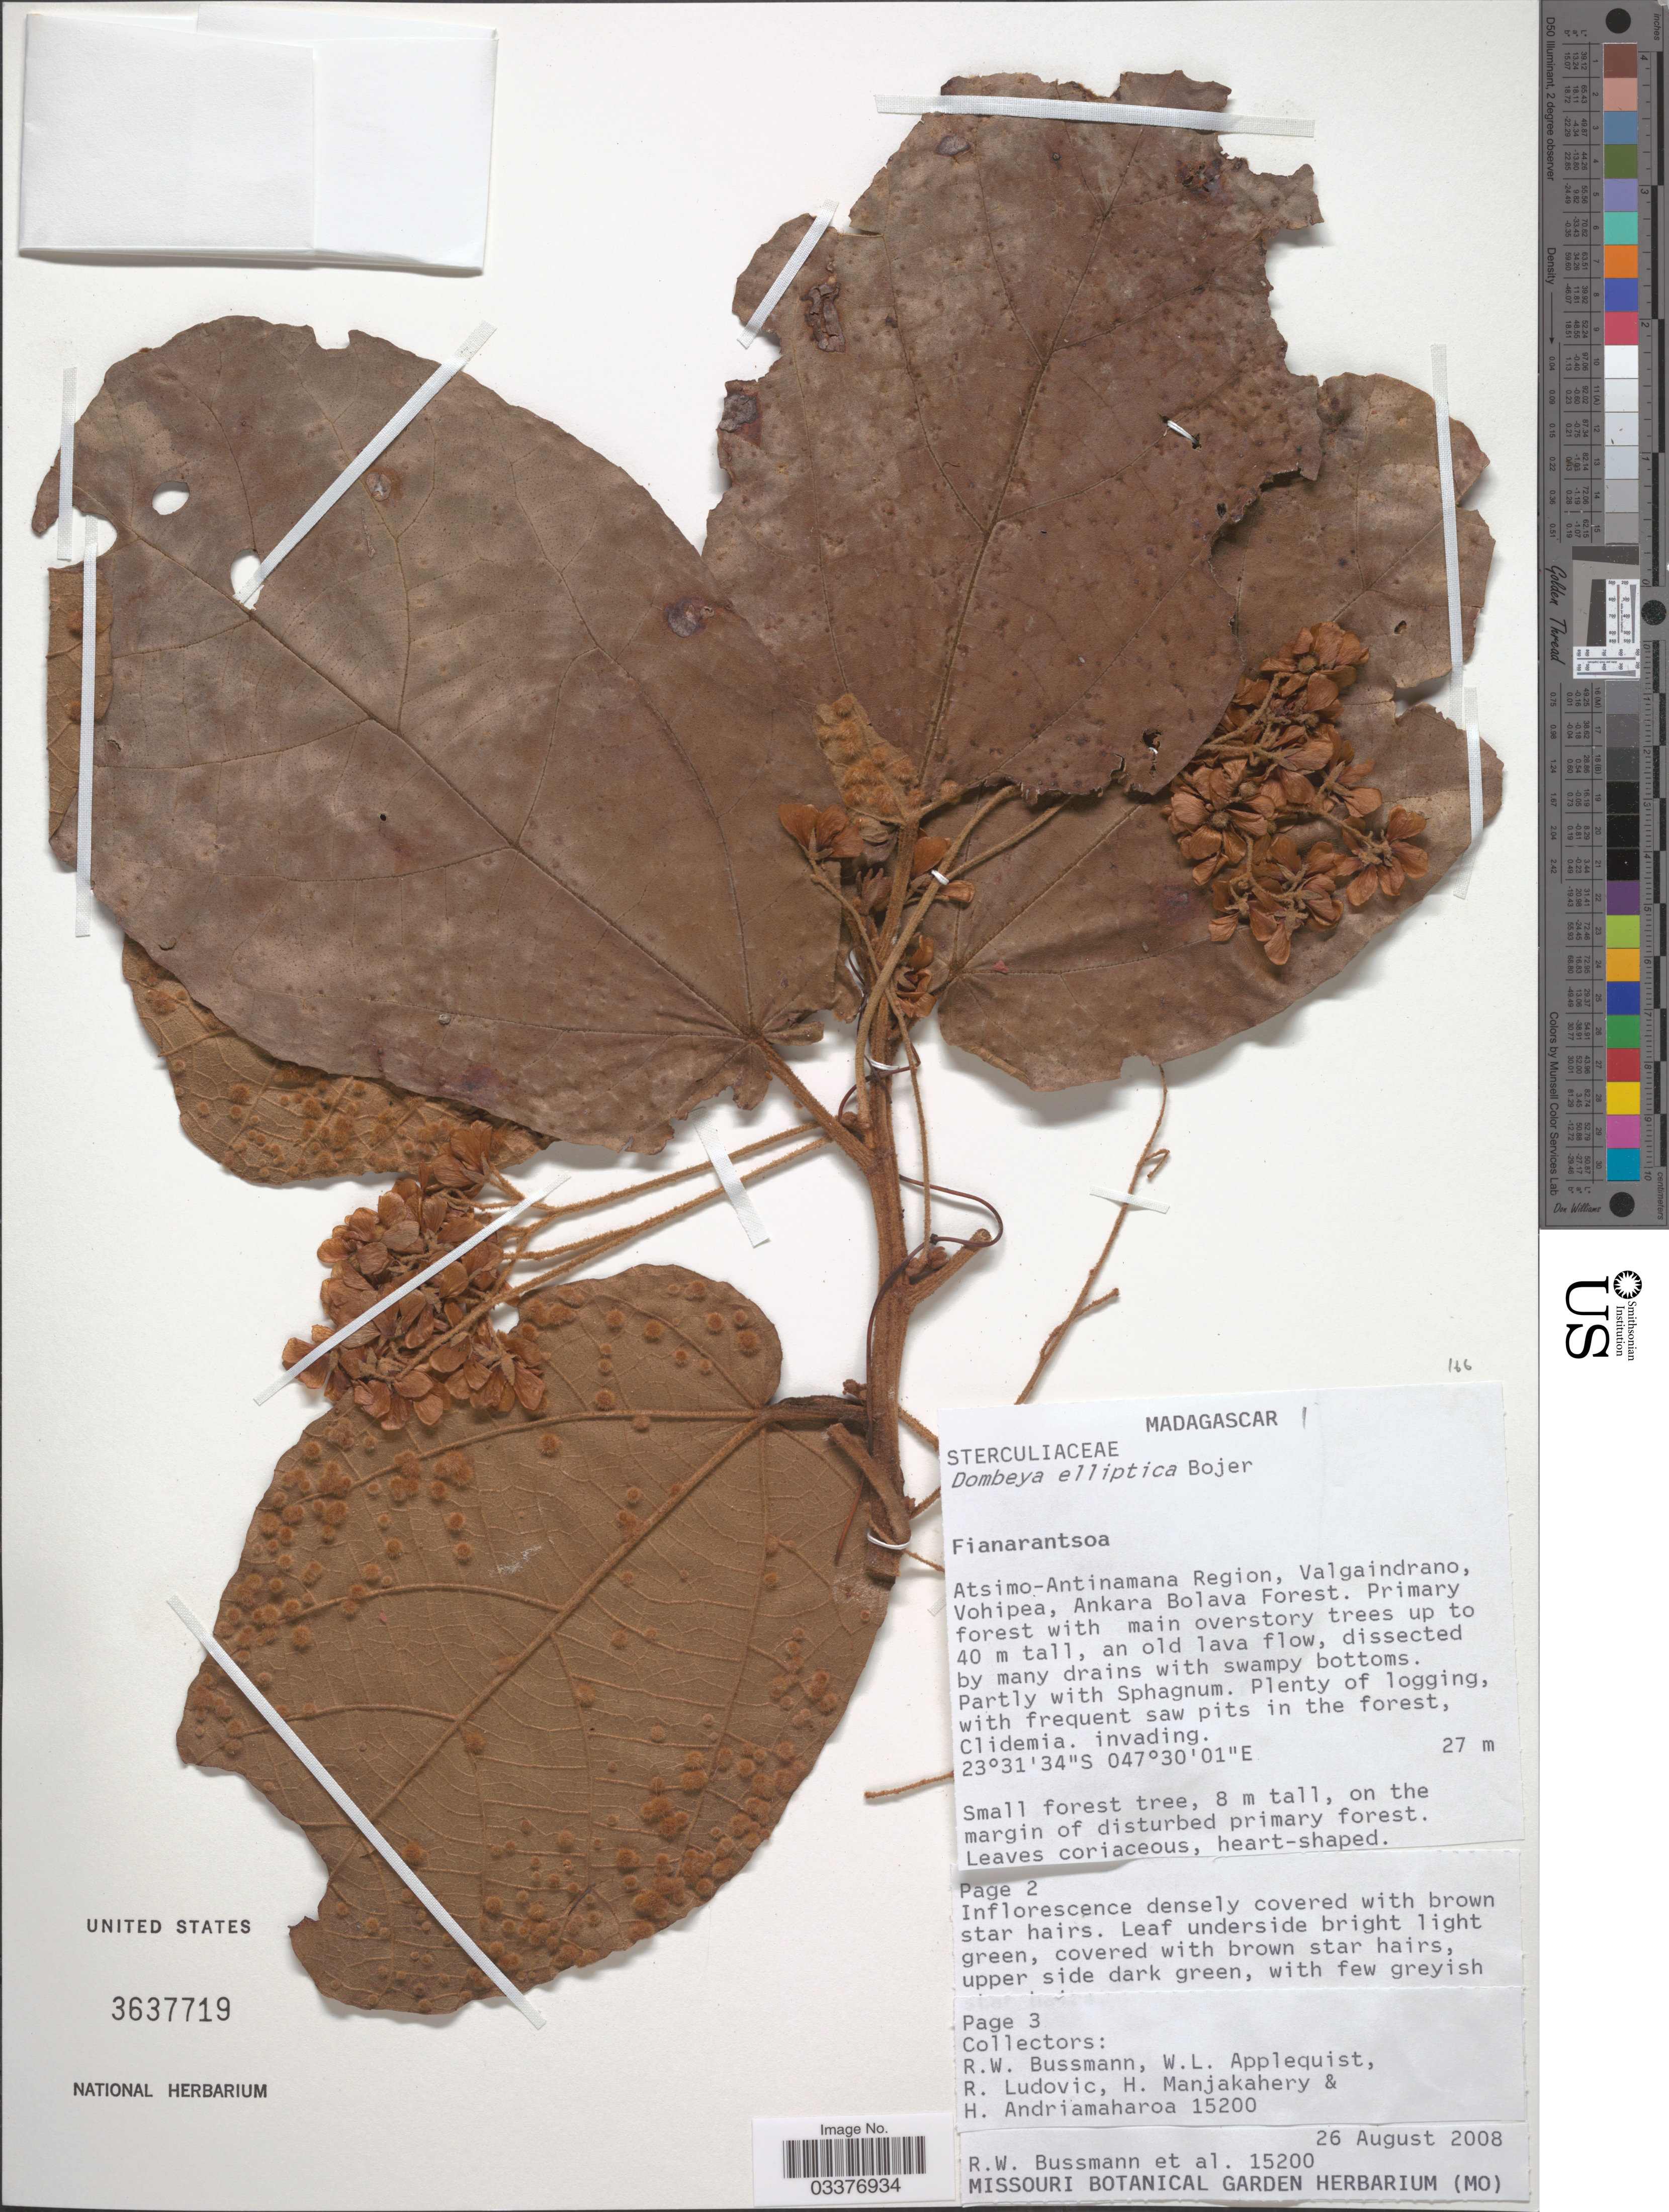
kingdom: Plantae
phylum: Tracheophyta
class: Magnoliopsida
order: Malvales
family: Malvaceae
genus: Dombeya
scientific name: Dombeya elliptica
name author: Bojer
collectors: R. W. Bussmann, W. Applequist, R. Ludovic, H. N. Manjakahery & H. Andriamaharoa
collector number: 15200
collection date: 2008-08-26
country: Madagascar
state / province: Atsimo-Atsinanana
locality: Atsimo-Antinamana Region, Valgaindrano, Vohipea, Ankara Bolava Forest.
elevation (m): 27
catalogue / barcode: US 3637719